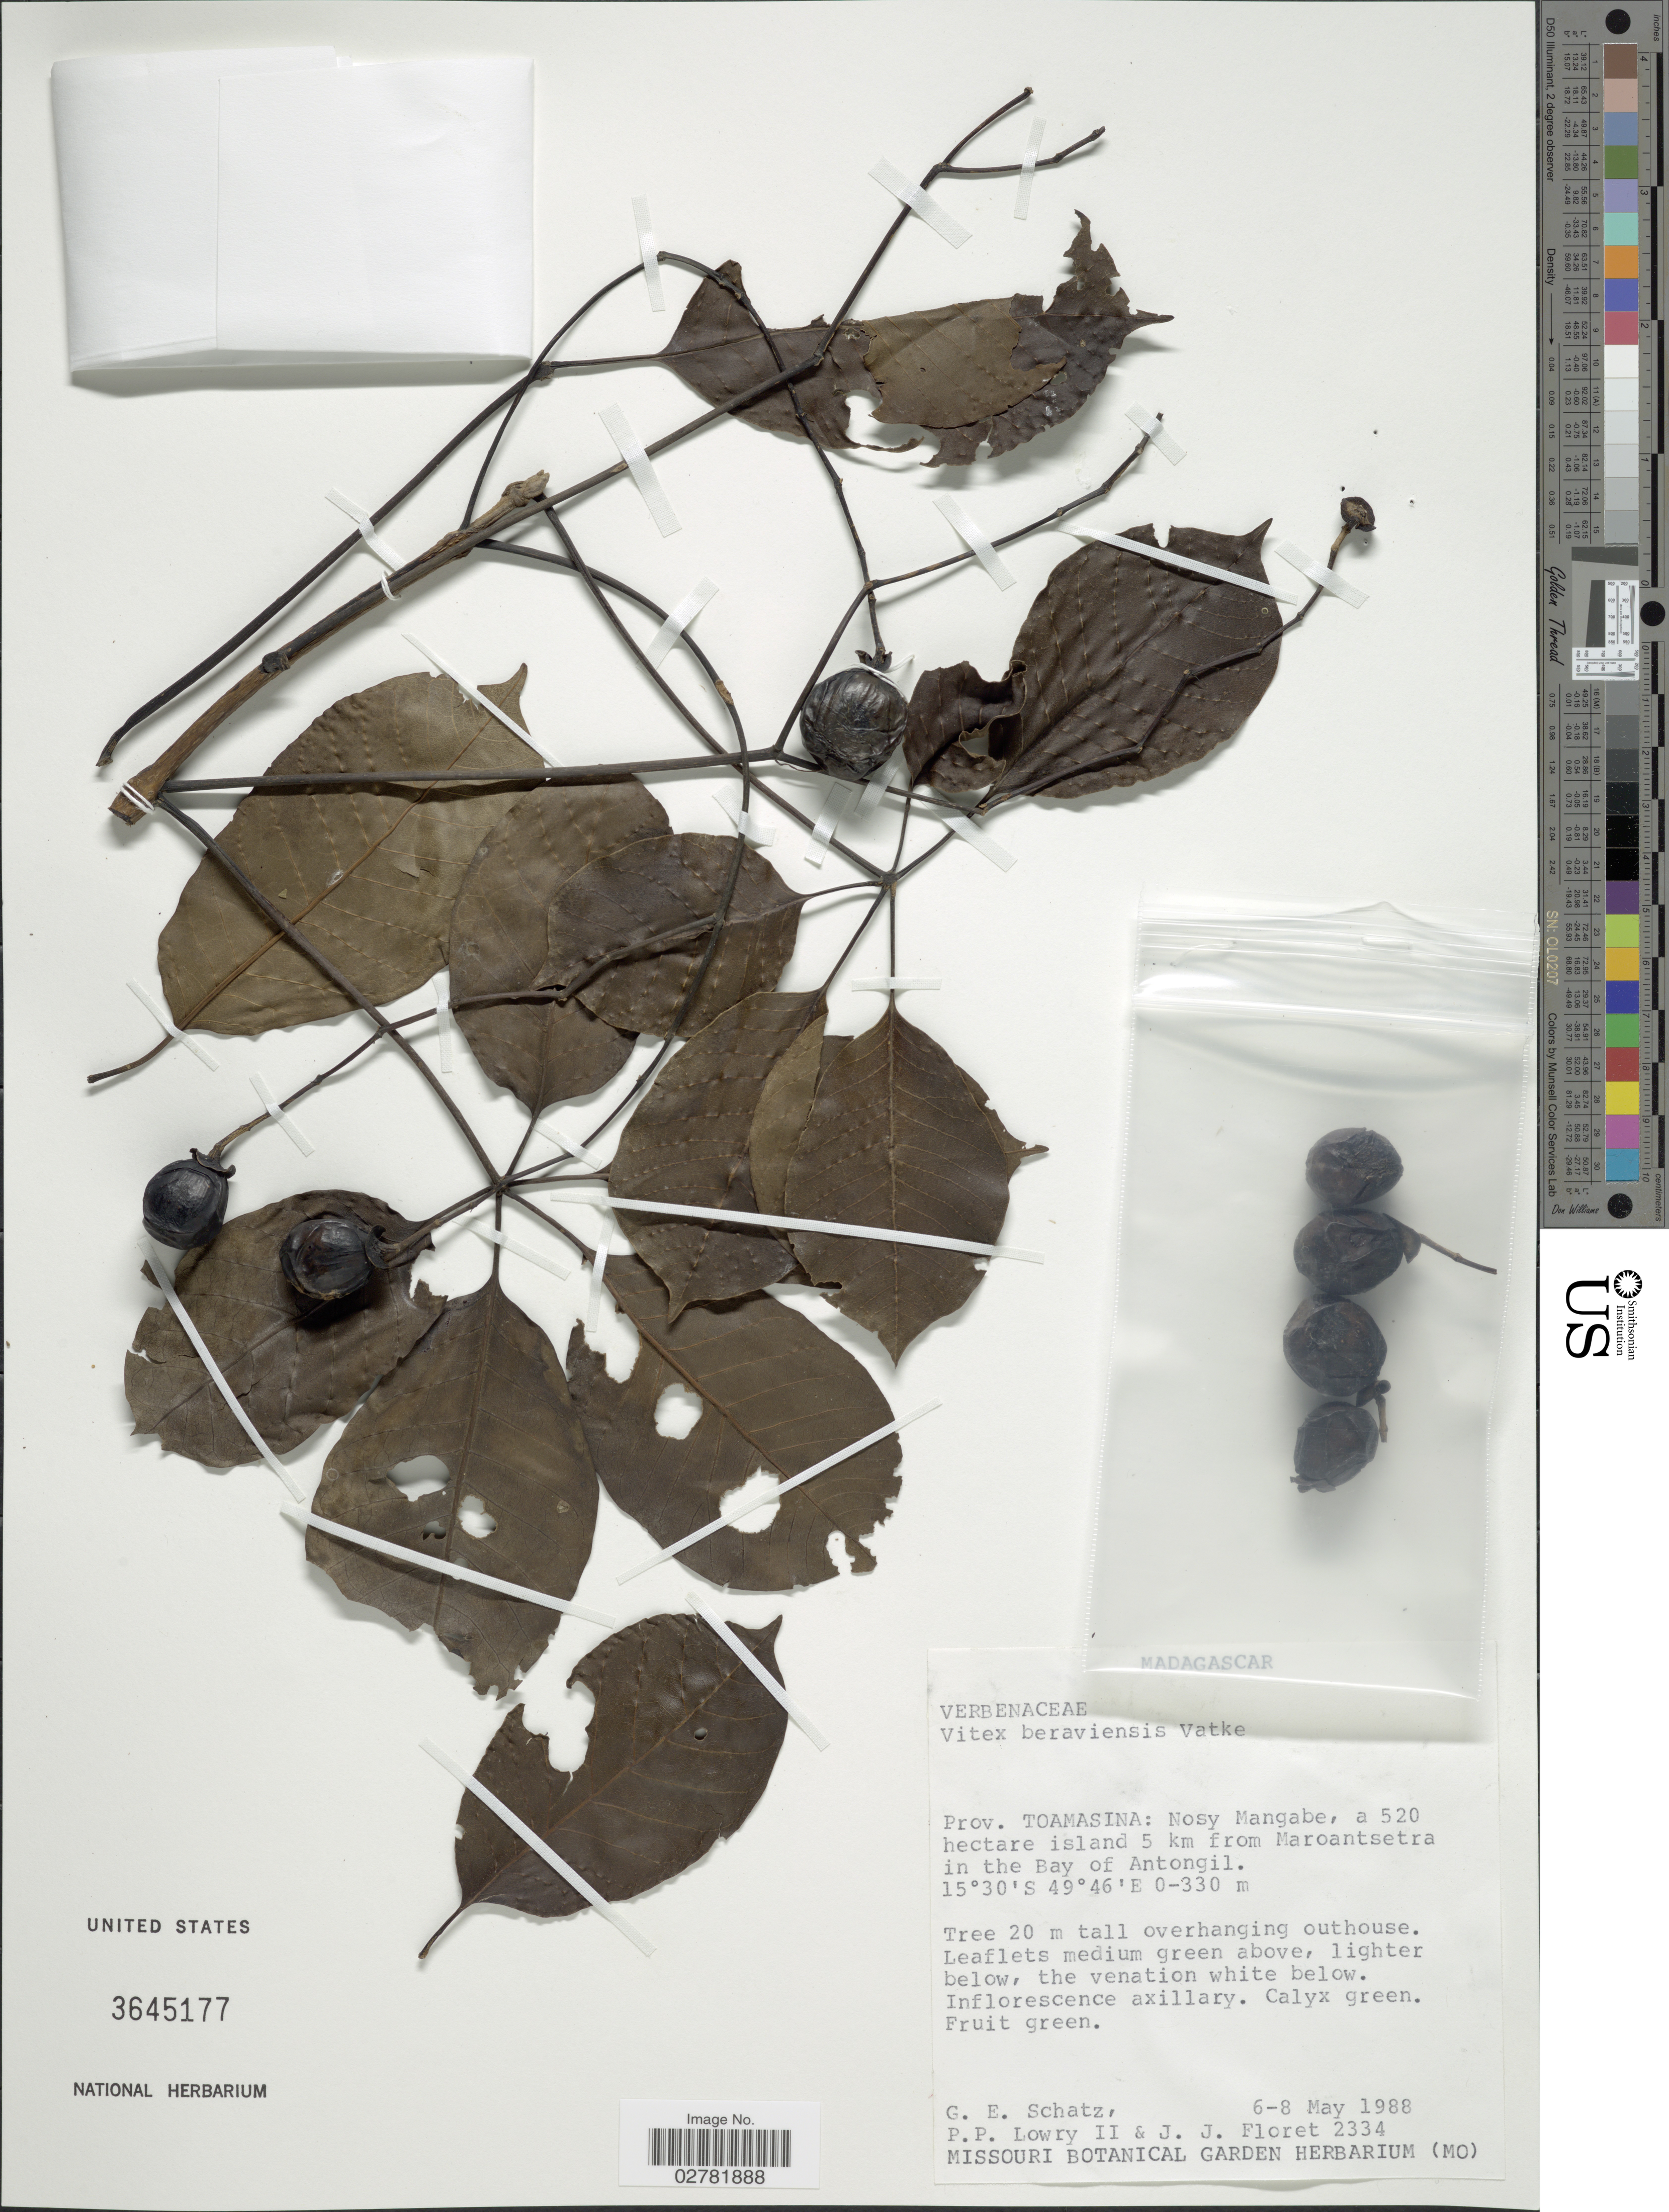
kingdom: Plantae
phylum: Tracheophyta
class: Magnoliopsida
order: Lamiales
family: Lamiaceae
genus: Vitex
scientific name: Vitex beraviensis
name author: Vatke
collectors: G. Schatz, P. P. Lowry & J. Floret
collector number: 2334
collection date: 1988-05-06/1988-05-08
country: Madagascar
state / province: Analanjirofo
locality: Nosy Mangabe, a 520 hectare island 5 km from Maroantsetra in the Bay of Antongil.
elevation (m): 0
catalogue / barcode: US 3645177